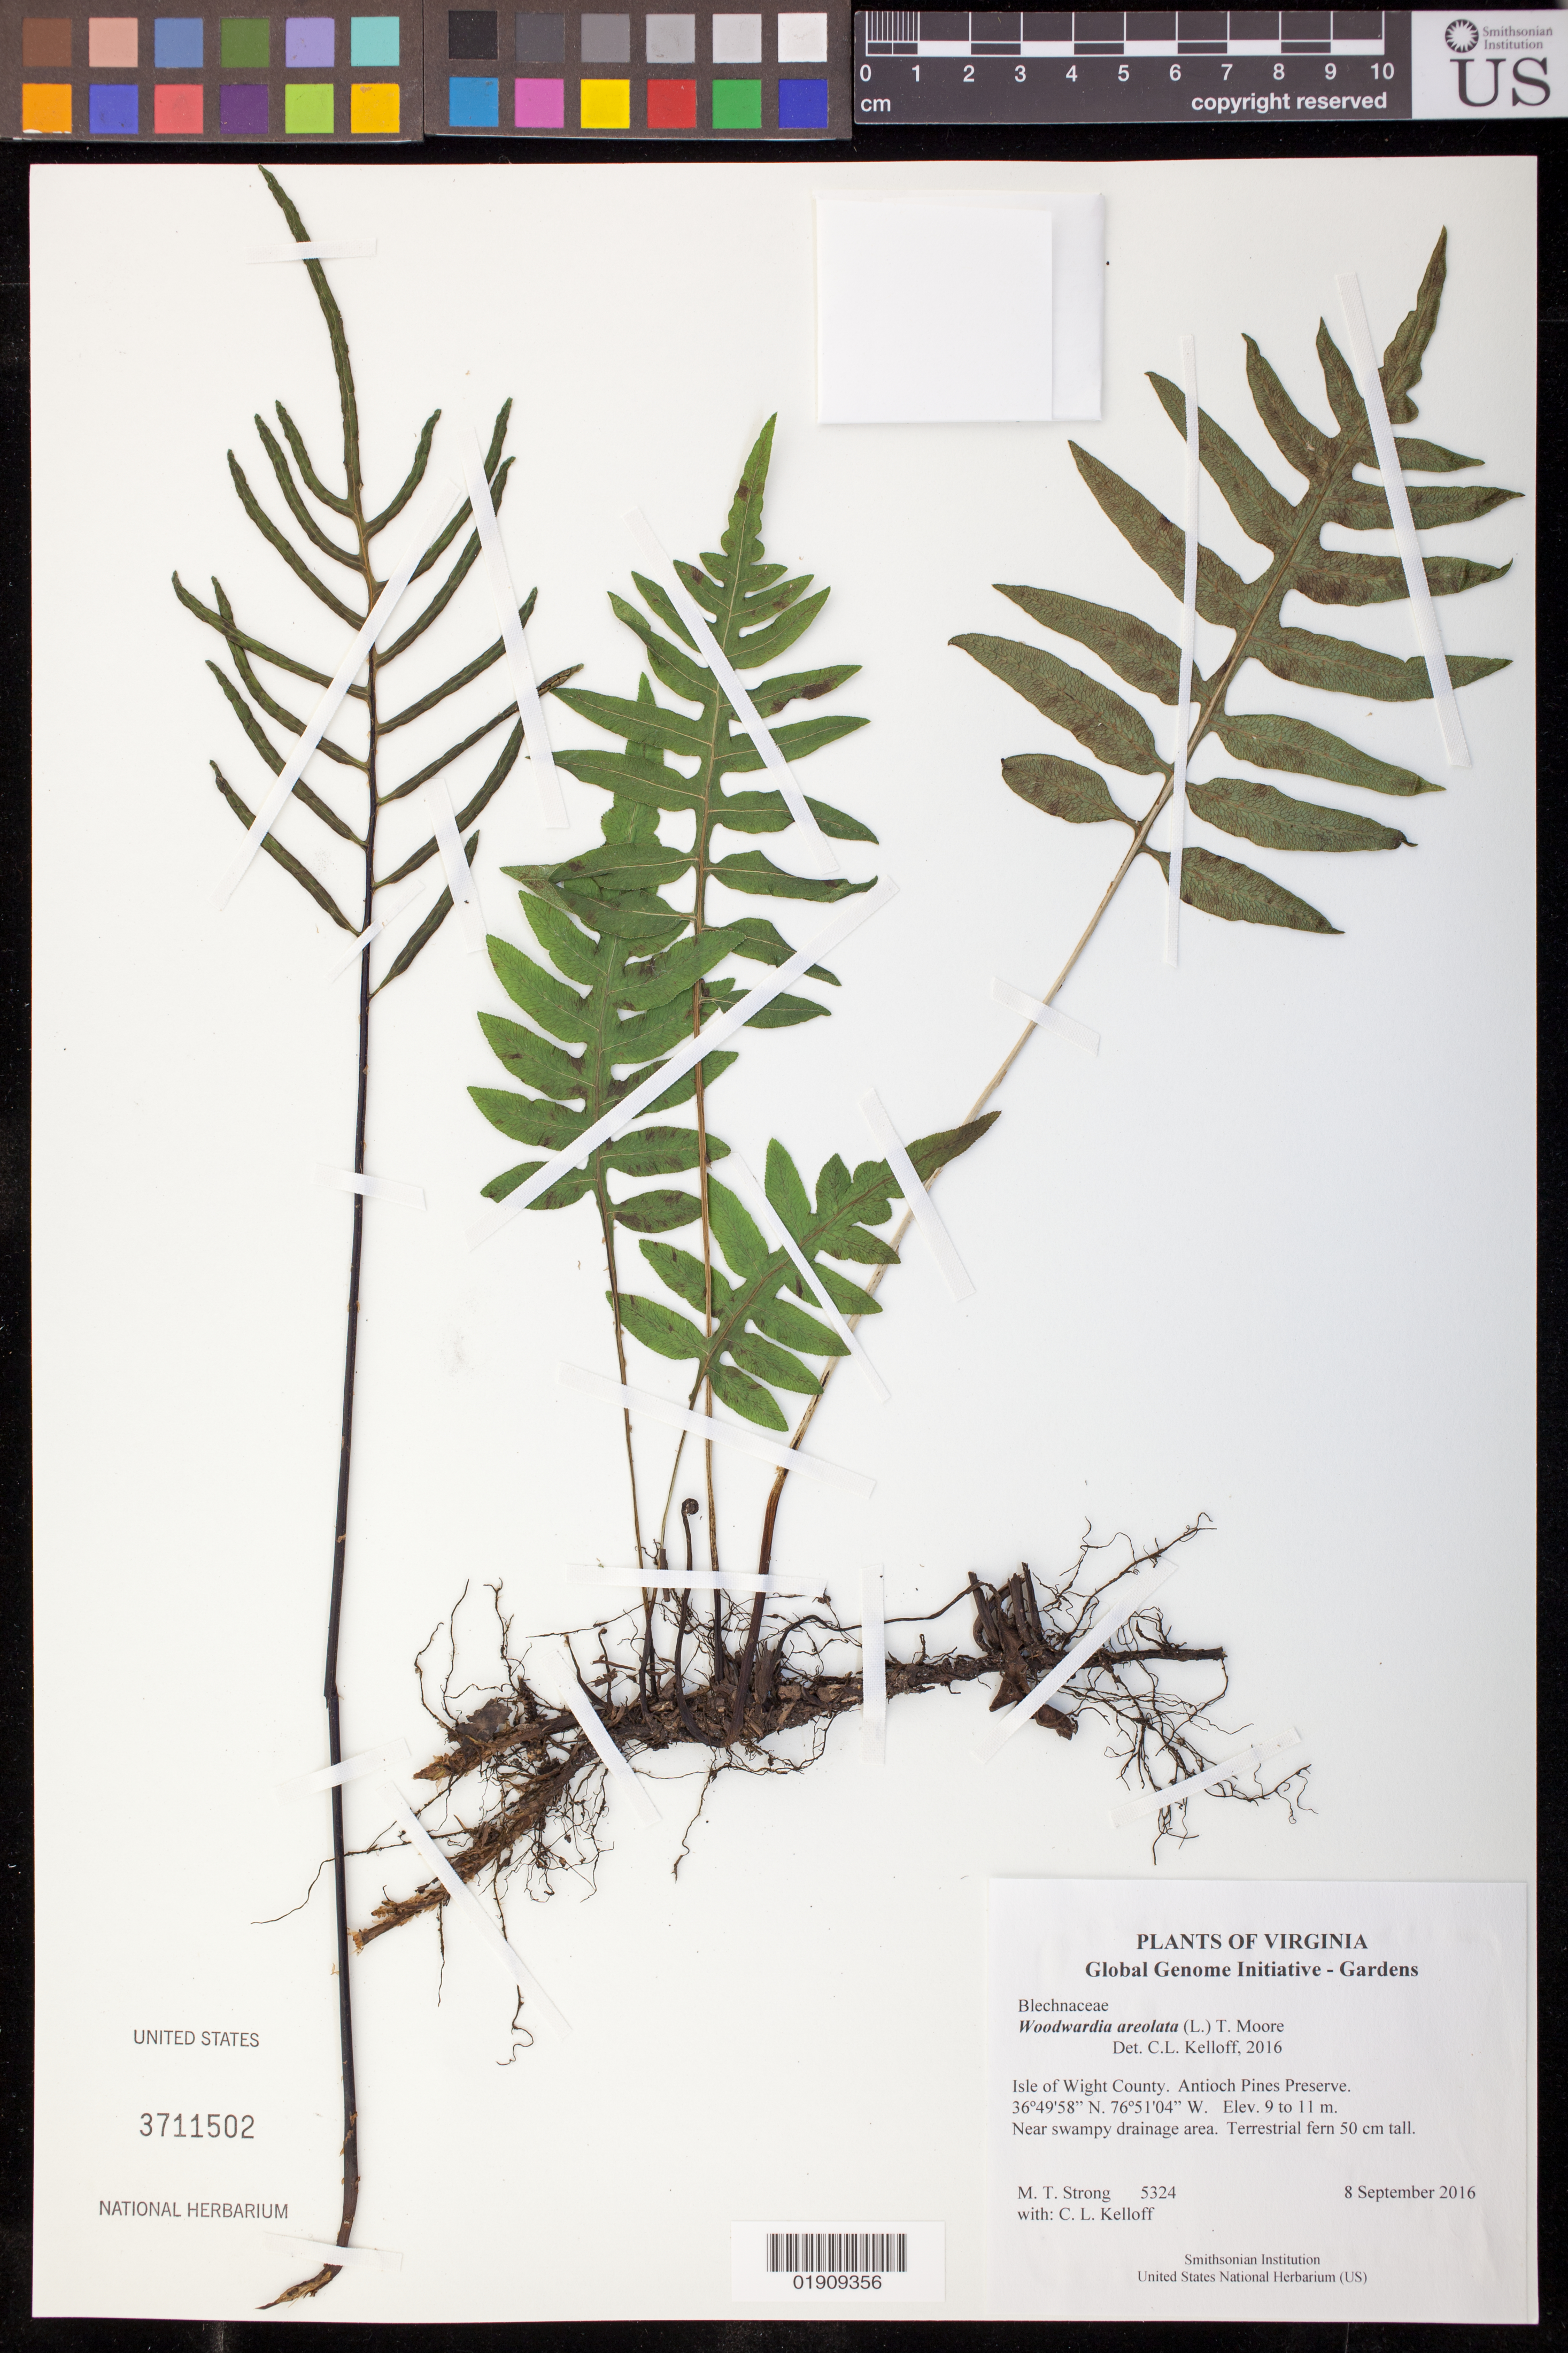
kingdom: Plantae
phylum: Tracheophyta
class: Polypodiopsida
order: Polypodiales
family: Blechnaceae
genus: Woodwardia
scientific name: Woodwardia areolata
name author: (L.) T. Moore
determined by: Strong, Mark T., (BOT), Smithsonian Institution - National Museum of Natural History (UNITED STATES)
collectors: M. T. Strong & C. L. Kelloff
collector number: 5324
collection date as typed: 8 September 2016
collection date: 2016-09-08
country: United States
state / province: Virginia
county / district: Isle of Wight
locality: Blackwater Ecological Preserve, Antioch Pines Preserve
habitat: Near swampy drainage area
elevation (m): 9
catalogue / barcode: US 3711502